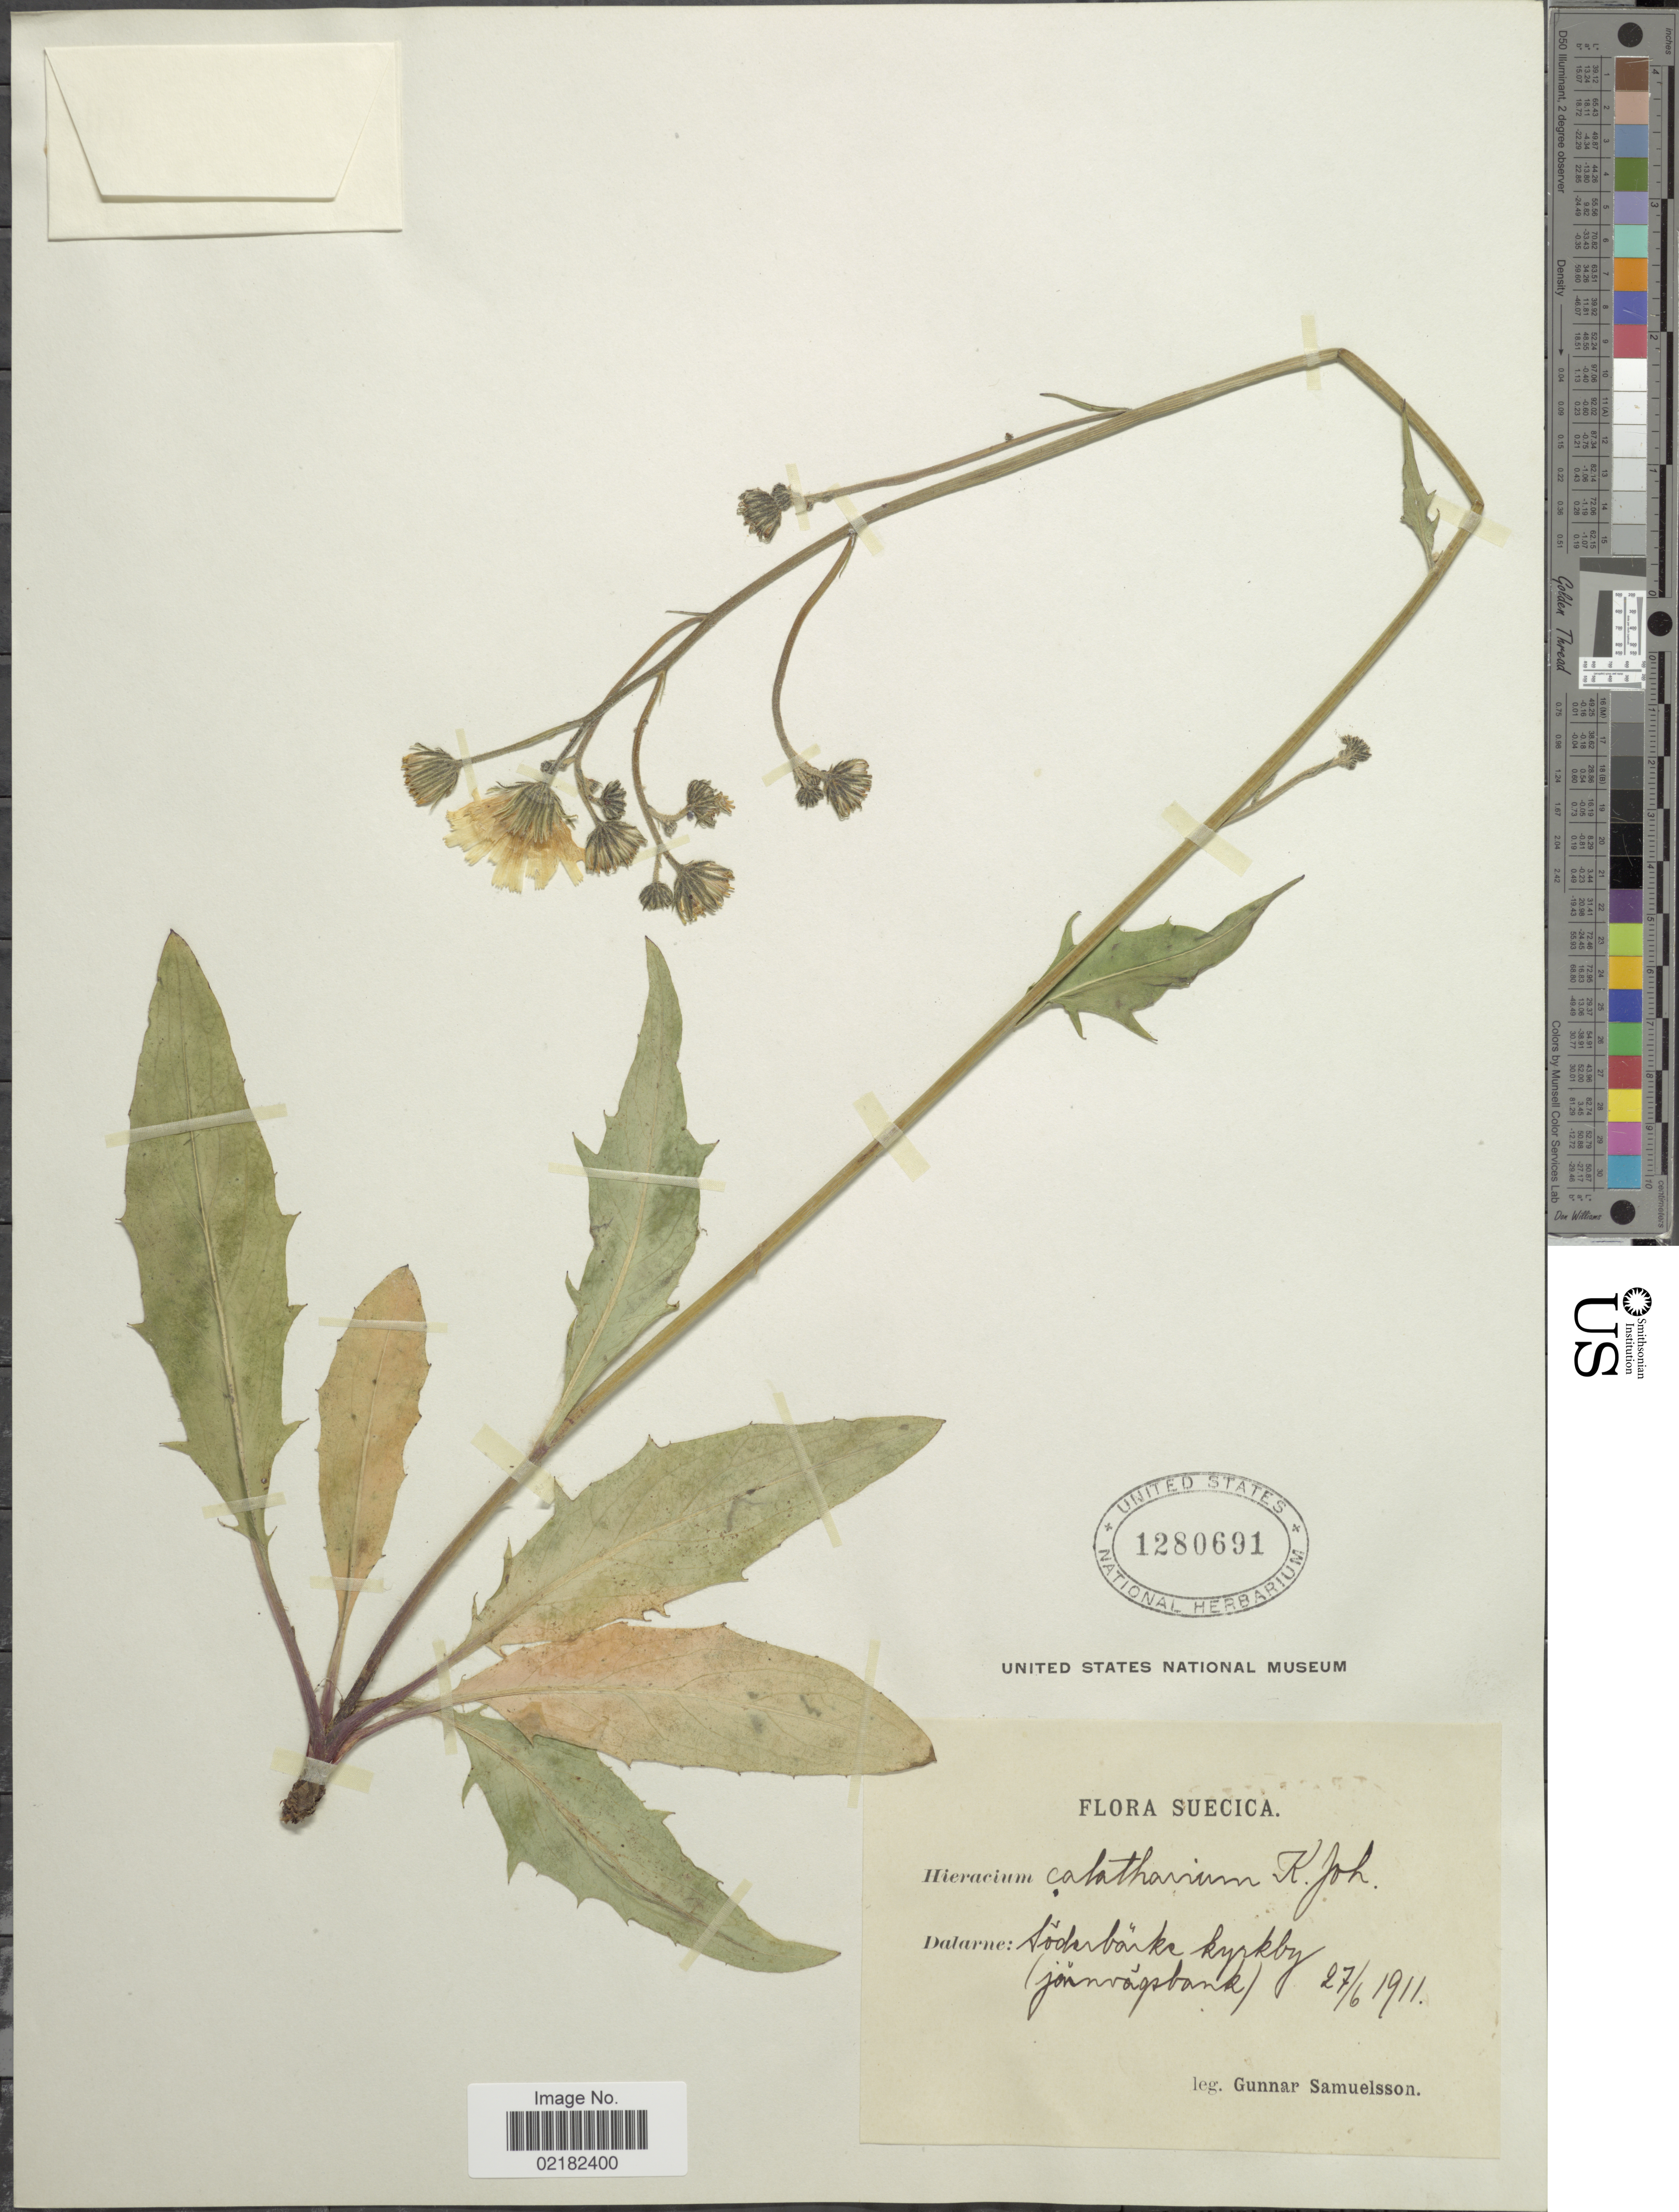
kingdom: Plantae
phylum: Tracheophyta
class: Magnoliopsida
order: Asterales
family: Asteraceae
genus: Hieracium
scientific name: Hieracium calatharium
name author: Johanss.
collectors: G. Samuelsson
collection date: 1911-06-27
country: Sweden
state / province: Dalarna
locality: Söderbäcks kyrkby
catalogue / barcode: US 1280691